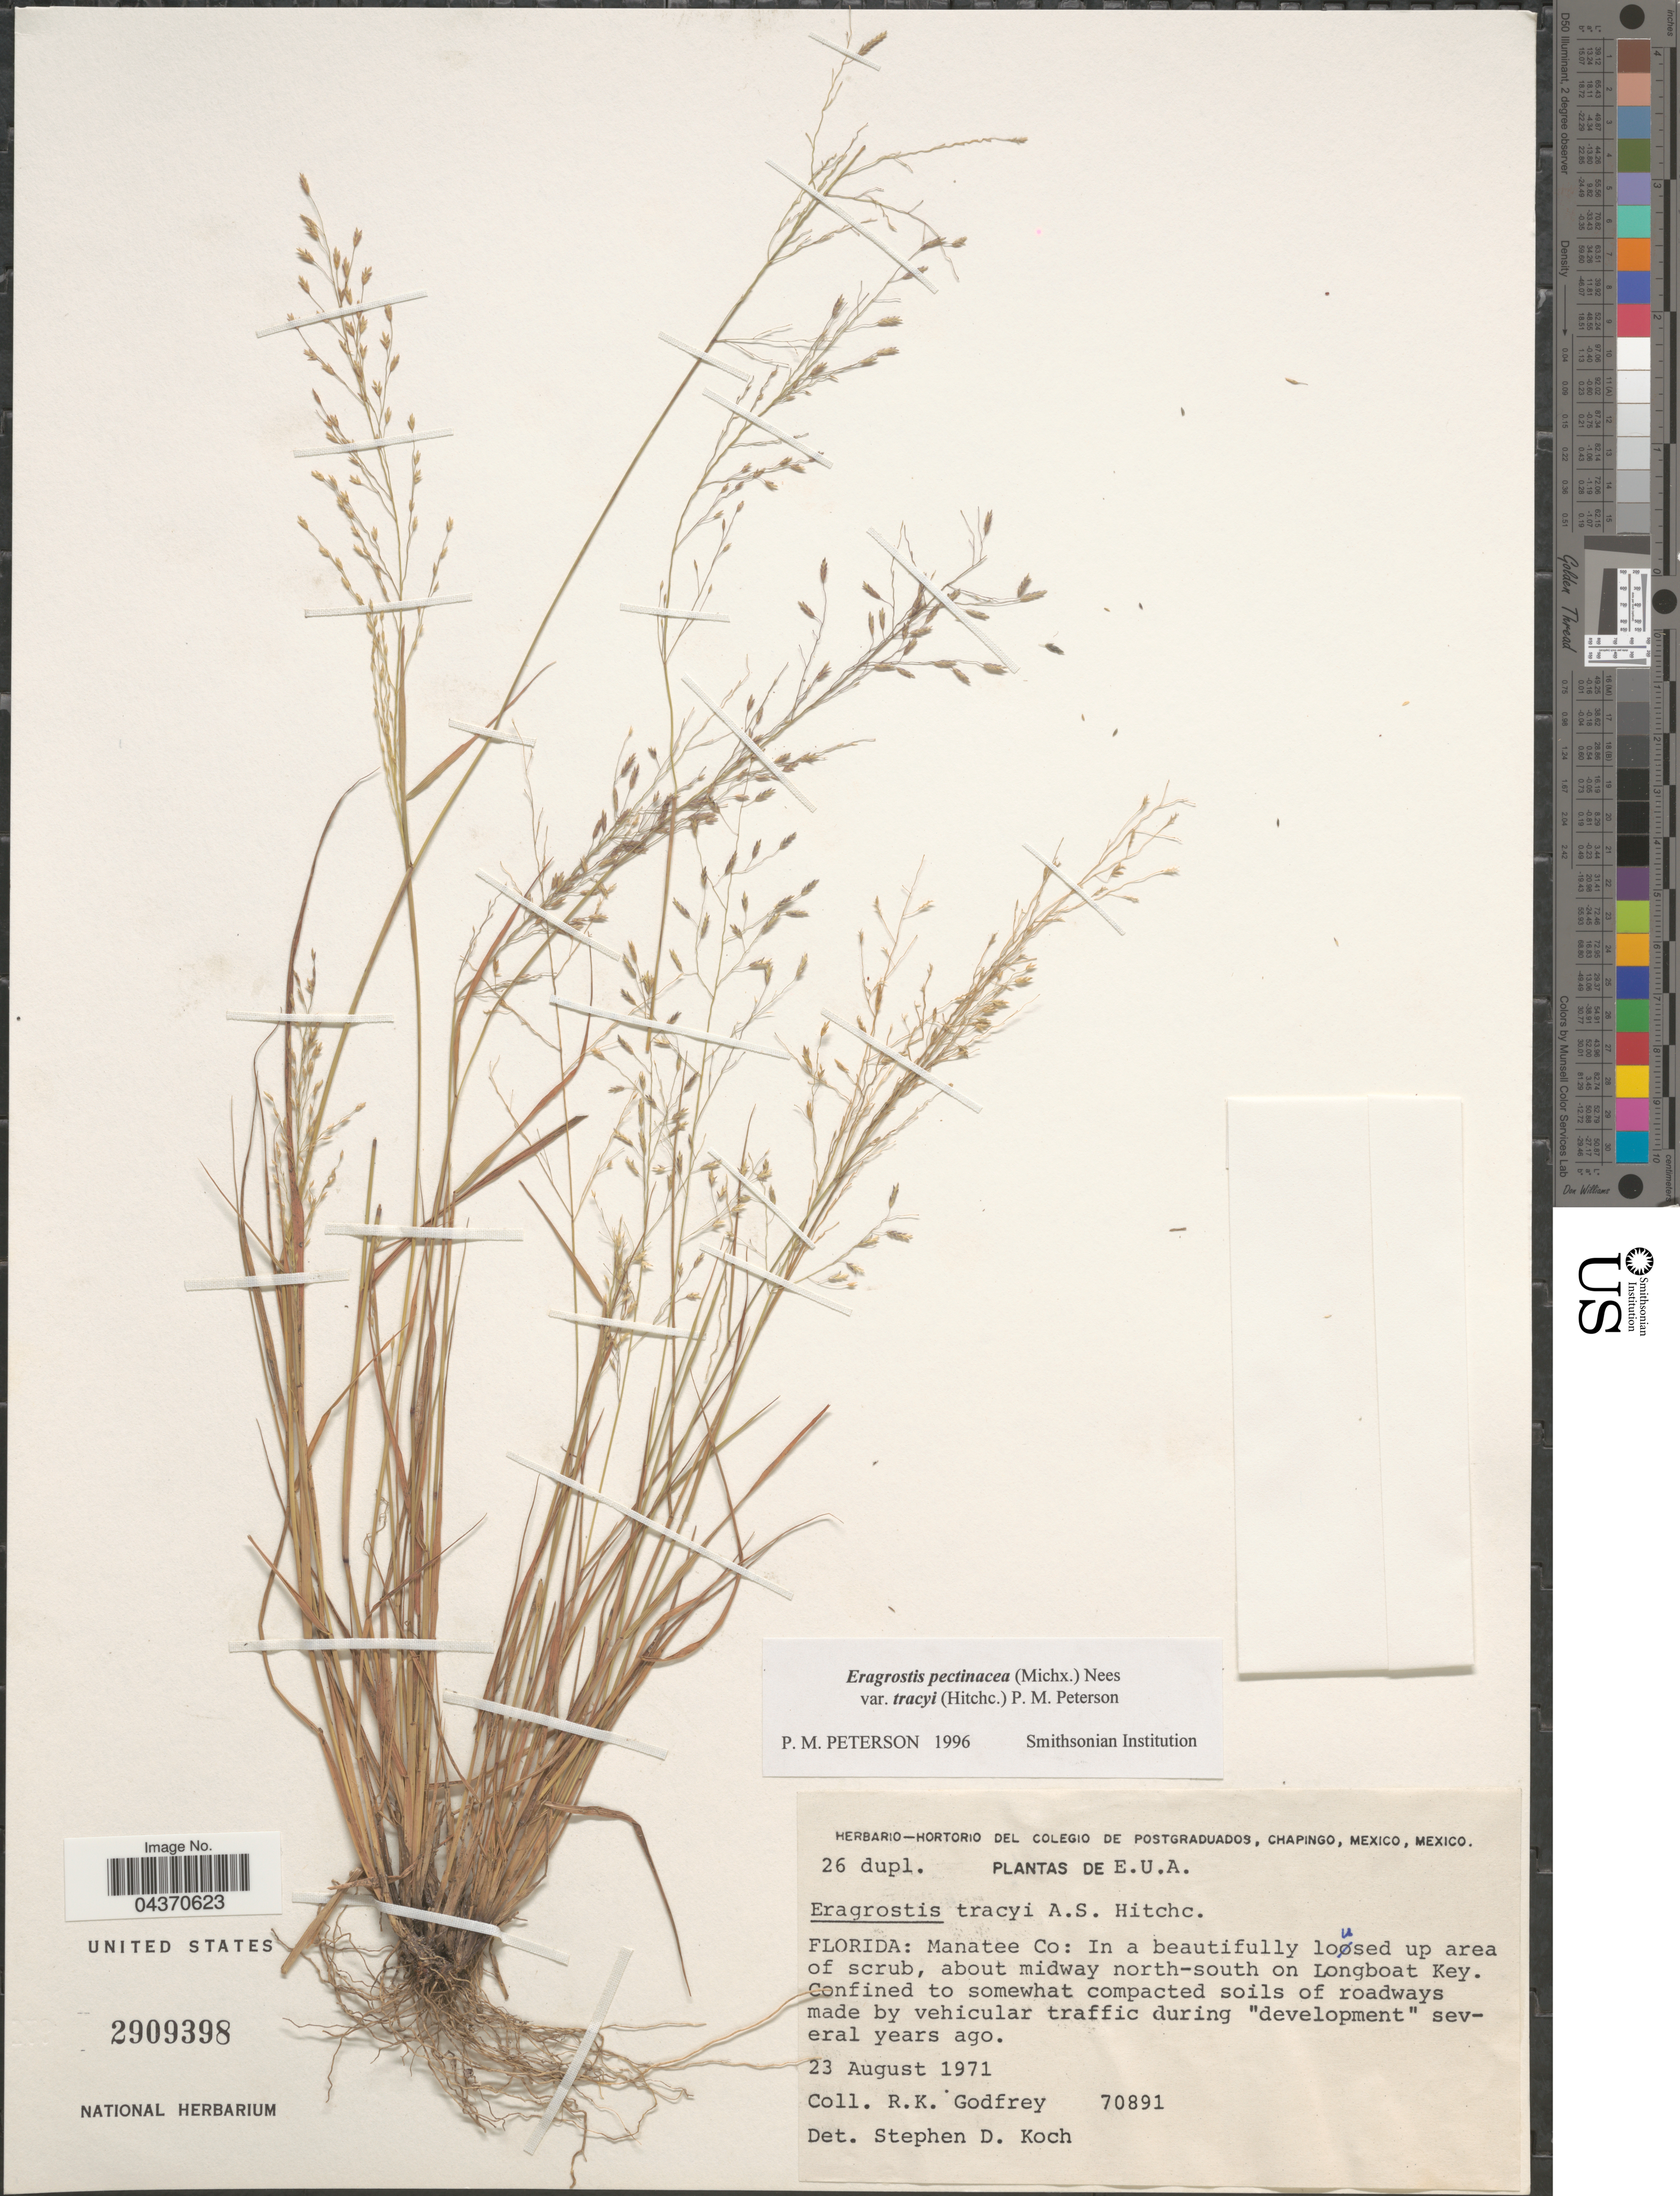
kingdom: Plantae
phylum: Tracheophyta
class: Liliopsida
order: Poales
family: Poaceae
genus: Eragrostis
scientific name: Eragrostis pectinacea var. tracyi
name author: (Hitchc.) P.M. Peterson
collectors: R. K. Godfrey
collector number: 70891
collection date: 1971-08-23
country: United States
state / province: Florida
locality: Manatee Co: In a beautifully loused up area of scrub, about midway north-south on Longboat Key.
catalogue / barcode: US 2909398